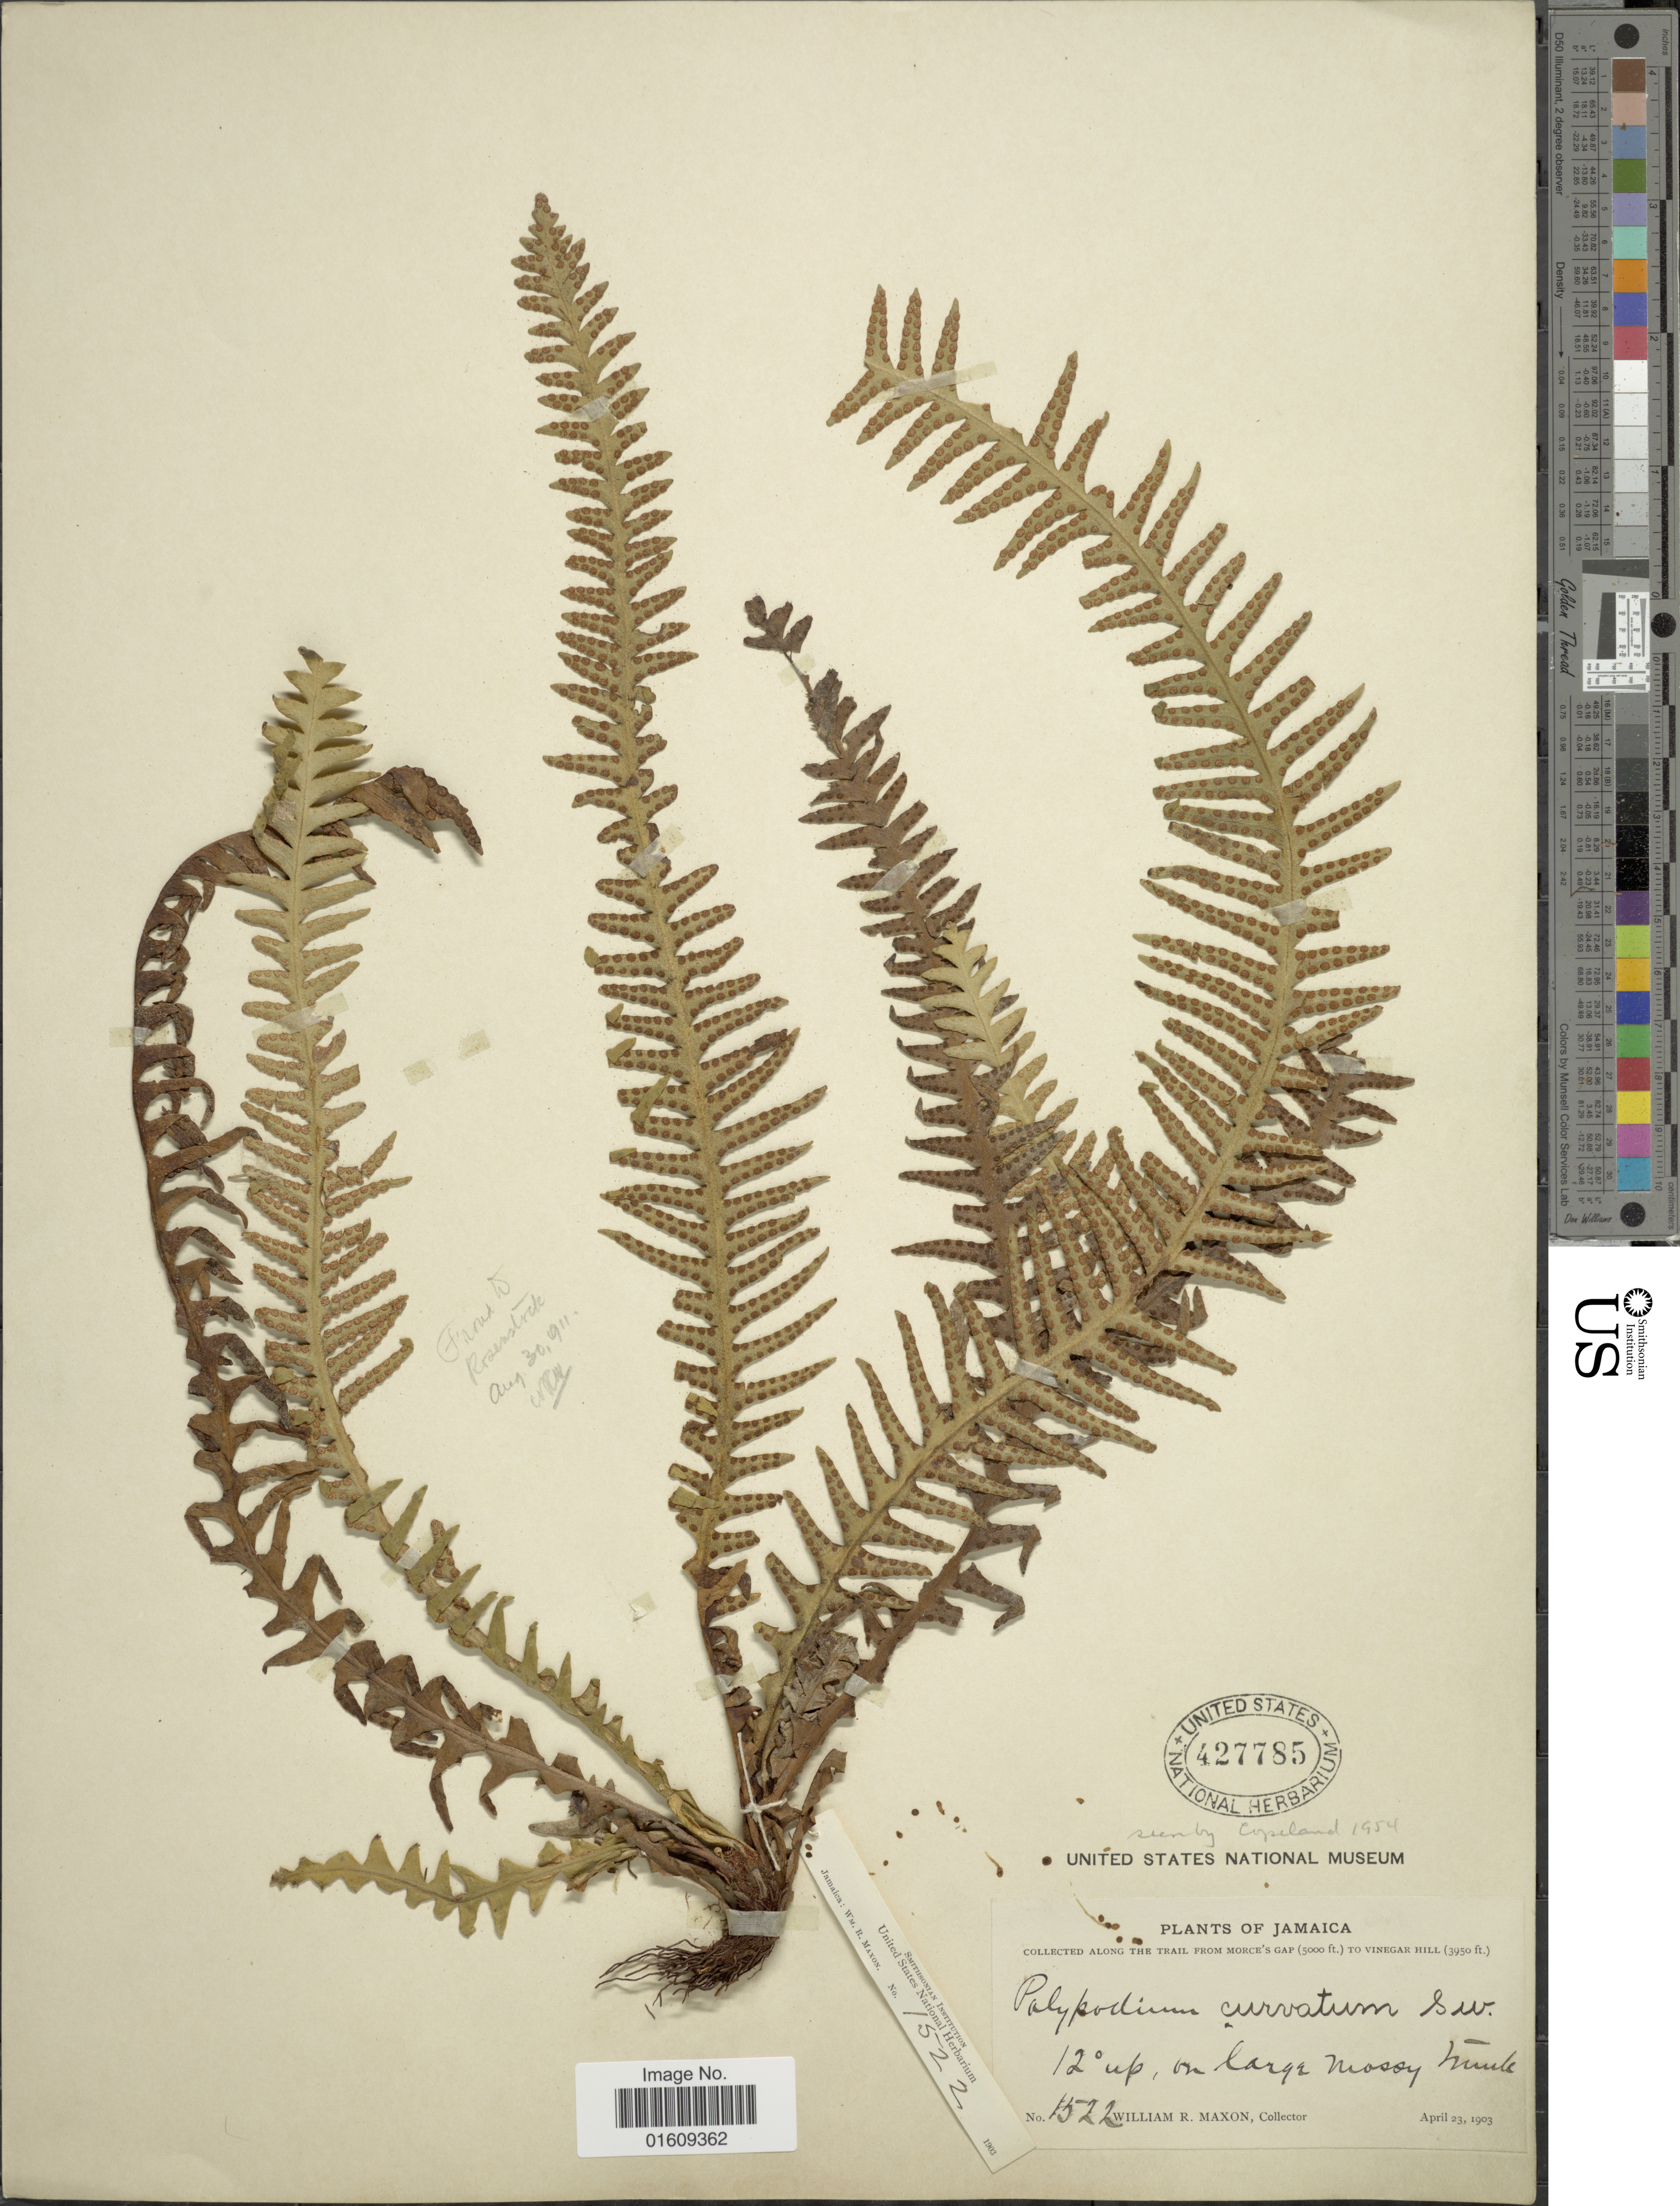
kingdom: Plantae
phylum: Tracheophyta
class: Polypodiopsida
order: Polypodiales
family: Polypodiaceae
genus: Ceradenia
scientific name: Ceradenia curvata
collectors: W. R. Maxon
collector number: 1522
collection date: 1903-04-23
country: Jamaica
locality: Jamaica, along the trail from Morce's Gap to Vinegar Hill.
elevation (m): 1204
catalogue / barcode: US 427785